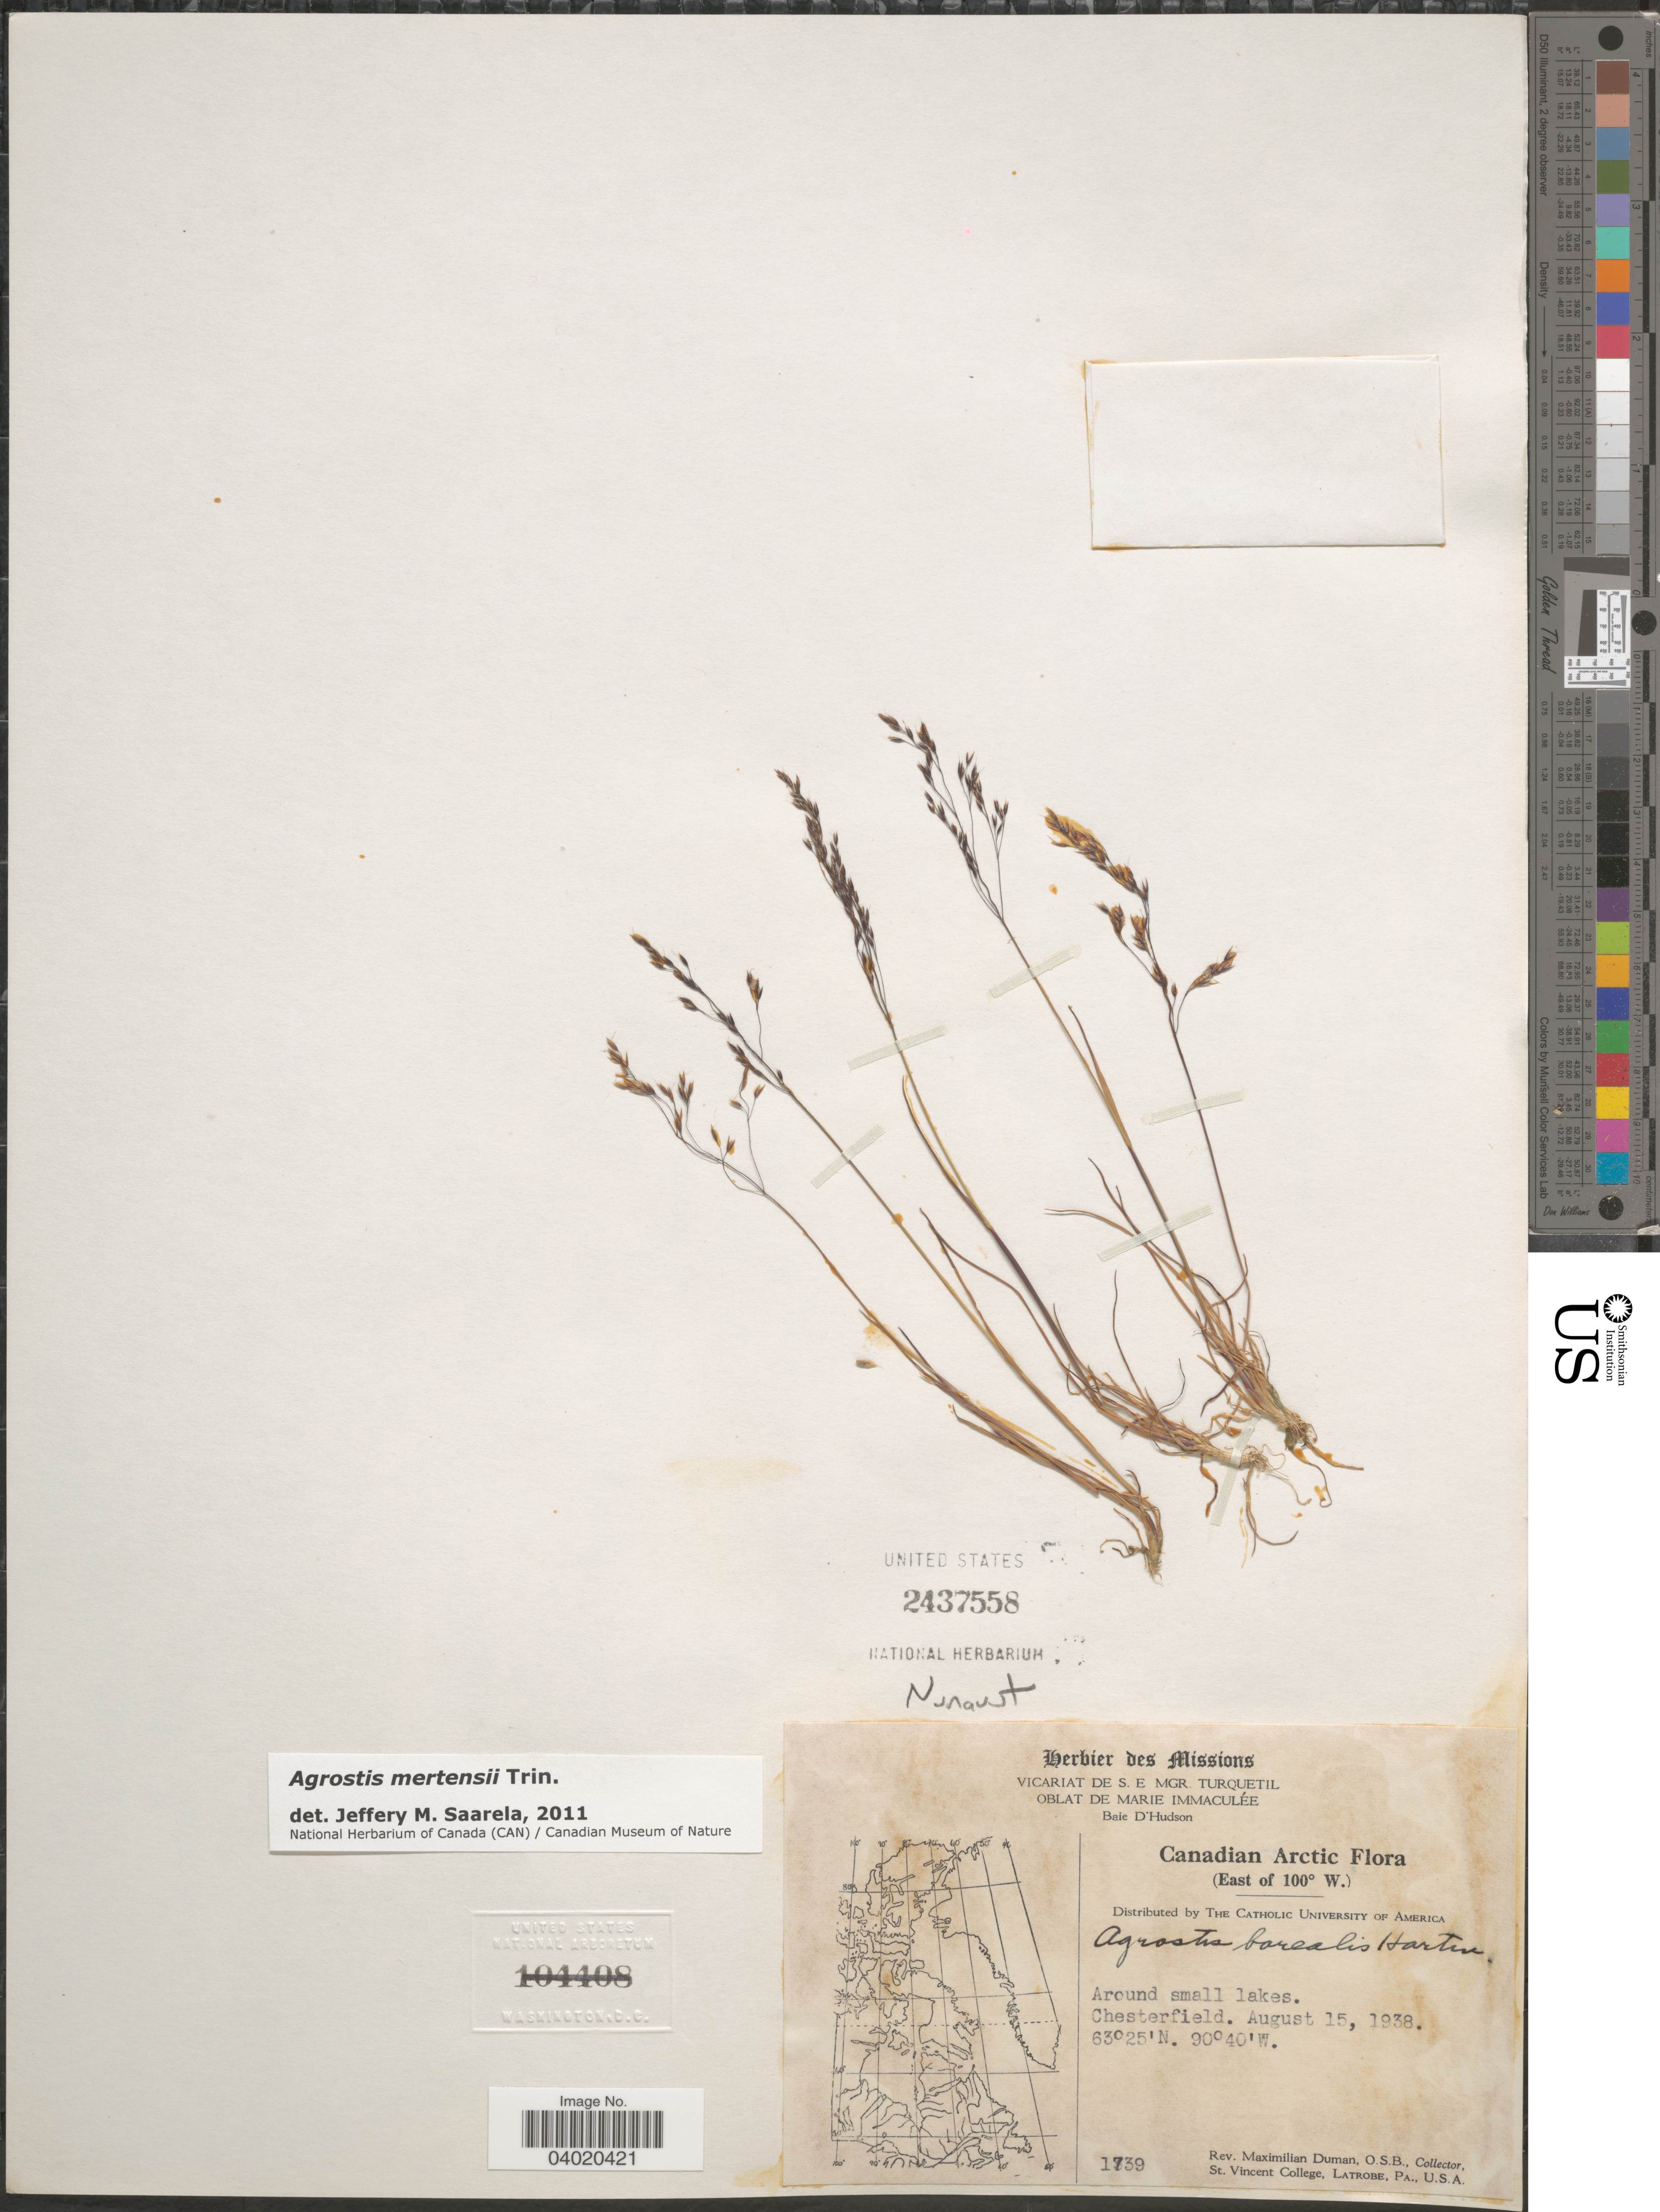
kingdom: Plantae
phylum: Tracheophyta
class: Liliopsida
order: Poales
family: Poaceae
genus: Agrostis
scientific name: Agrostis mertensii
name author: Trin.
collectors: M. Duman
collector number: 1739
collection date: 1938-08-15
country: Canada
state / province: Nunavut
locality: Canadian Arctic (East of 100°W). Around small lakes. Chesterfield.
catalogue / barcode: US 2437558